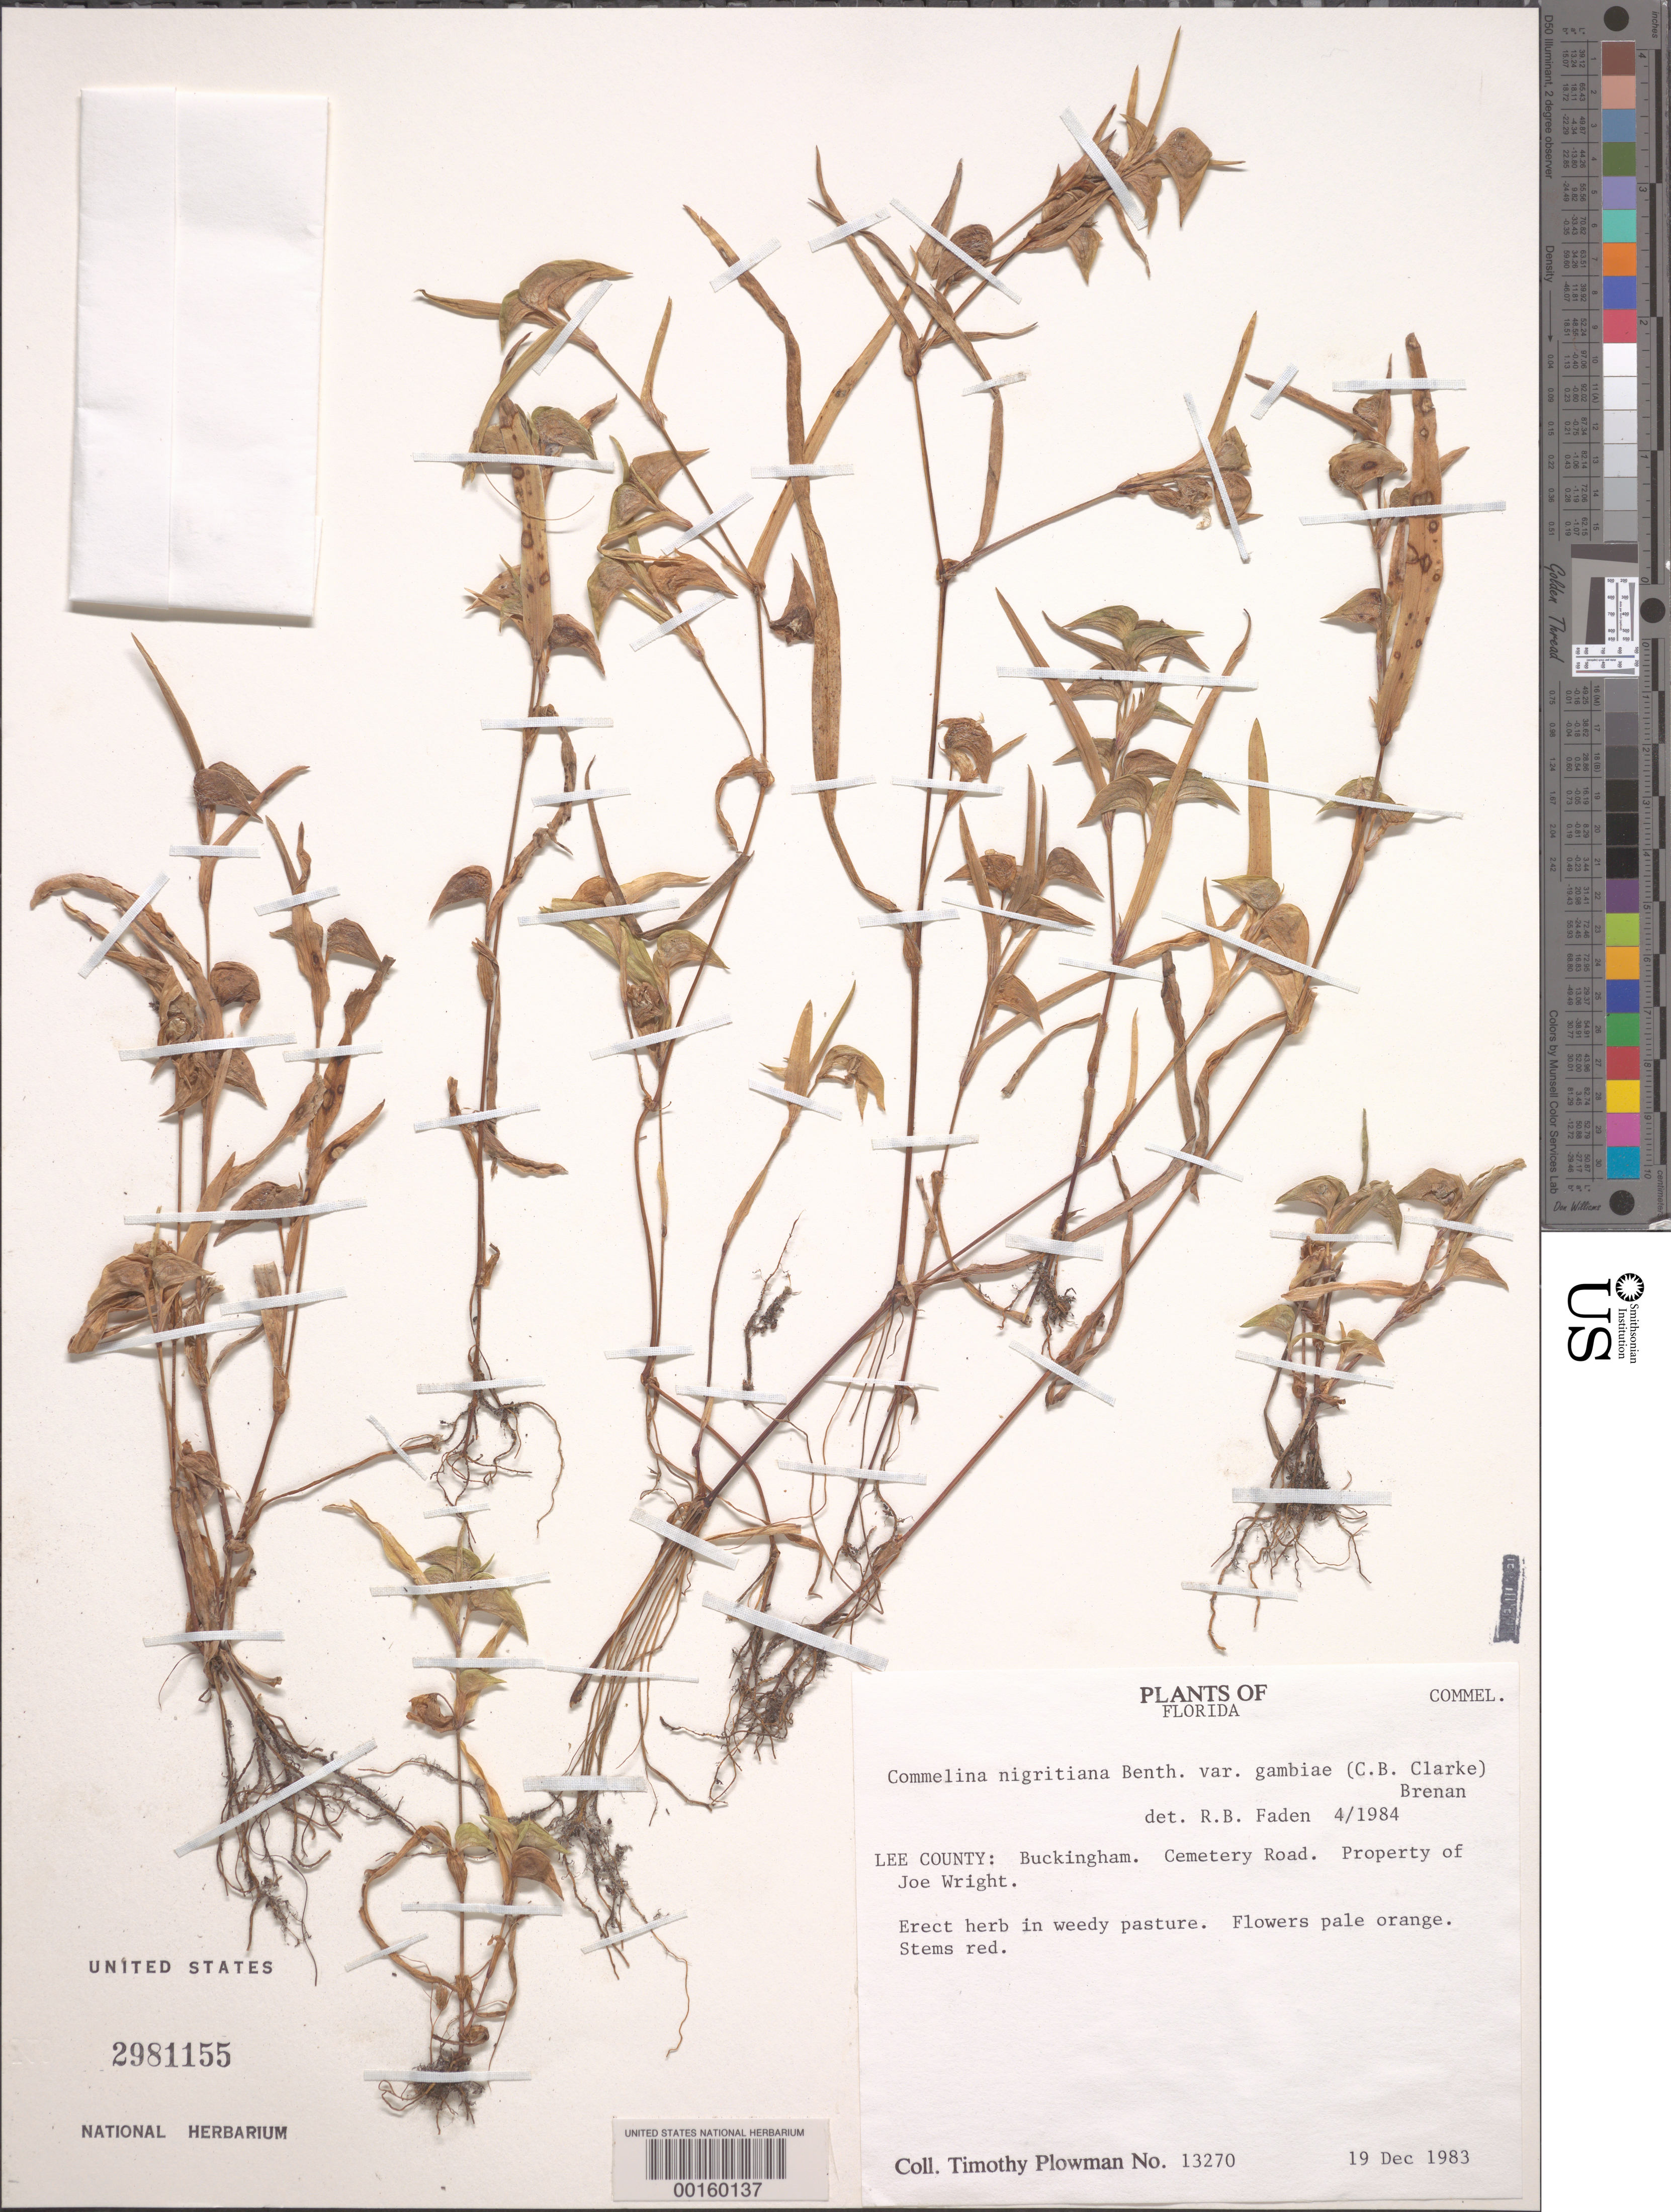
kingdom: Plantae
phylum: Tracheophyta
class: Liliopsida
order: Commelinales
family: Commelinaceae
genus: Commelina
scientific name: Commelina nigritana var. gambiae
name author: (C.B. Clarke) Brenan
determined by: Faden, Robert B., (US), Smithsonian Institution - National Museum of Natural History (UNITED STATES)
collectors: T. Plowman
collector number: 13270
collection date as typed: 19 Dec 1983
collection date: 1983-12-19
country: United States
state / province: Florida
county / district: Lee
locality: Buckingham, cemetary rd.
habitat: Weedy pasture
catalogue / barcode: US 2981155